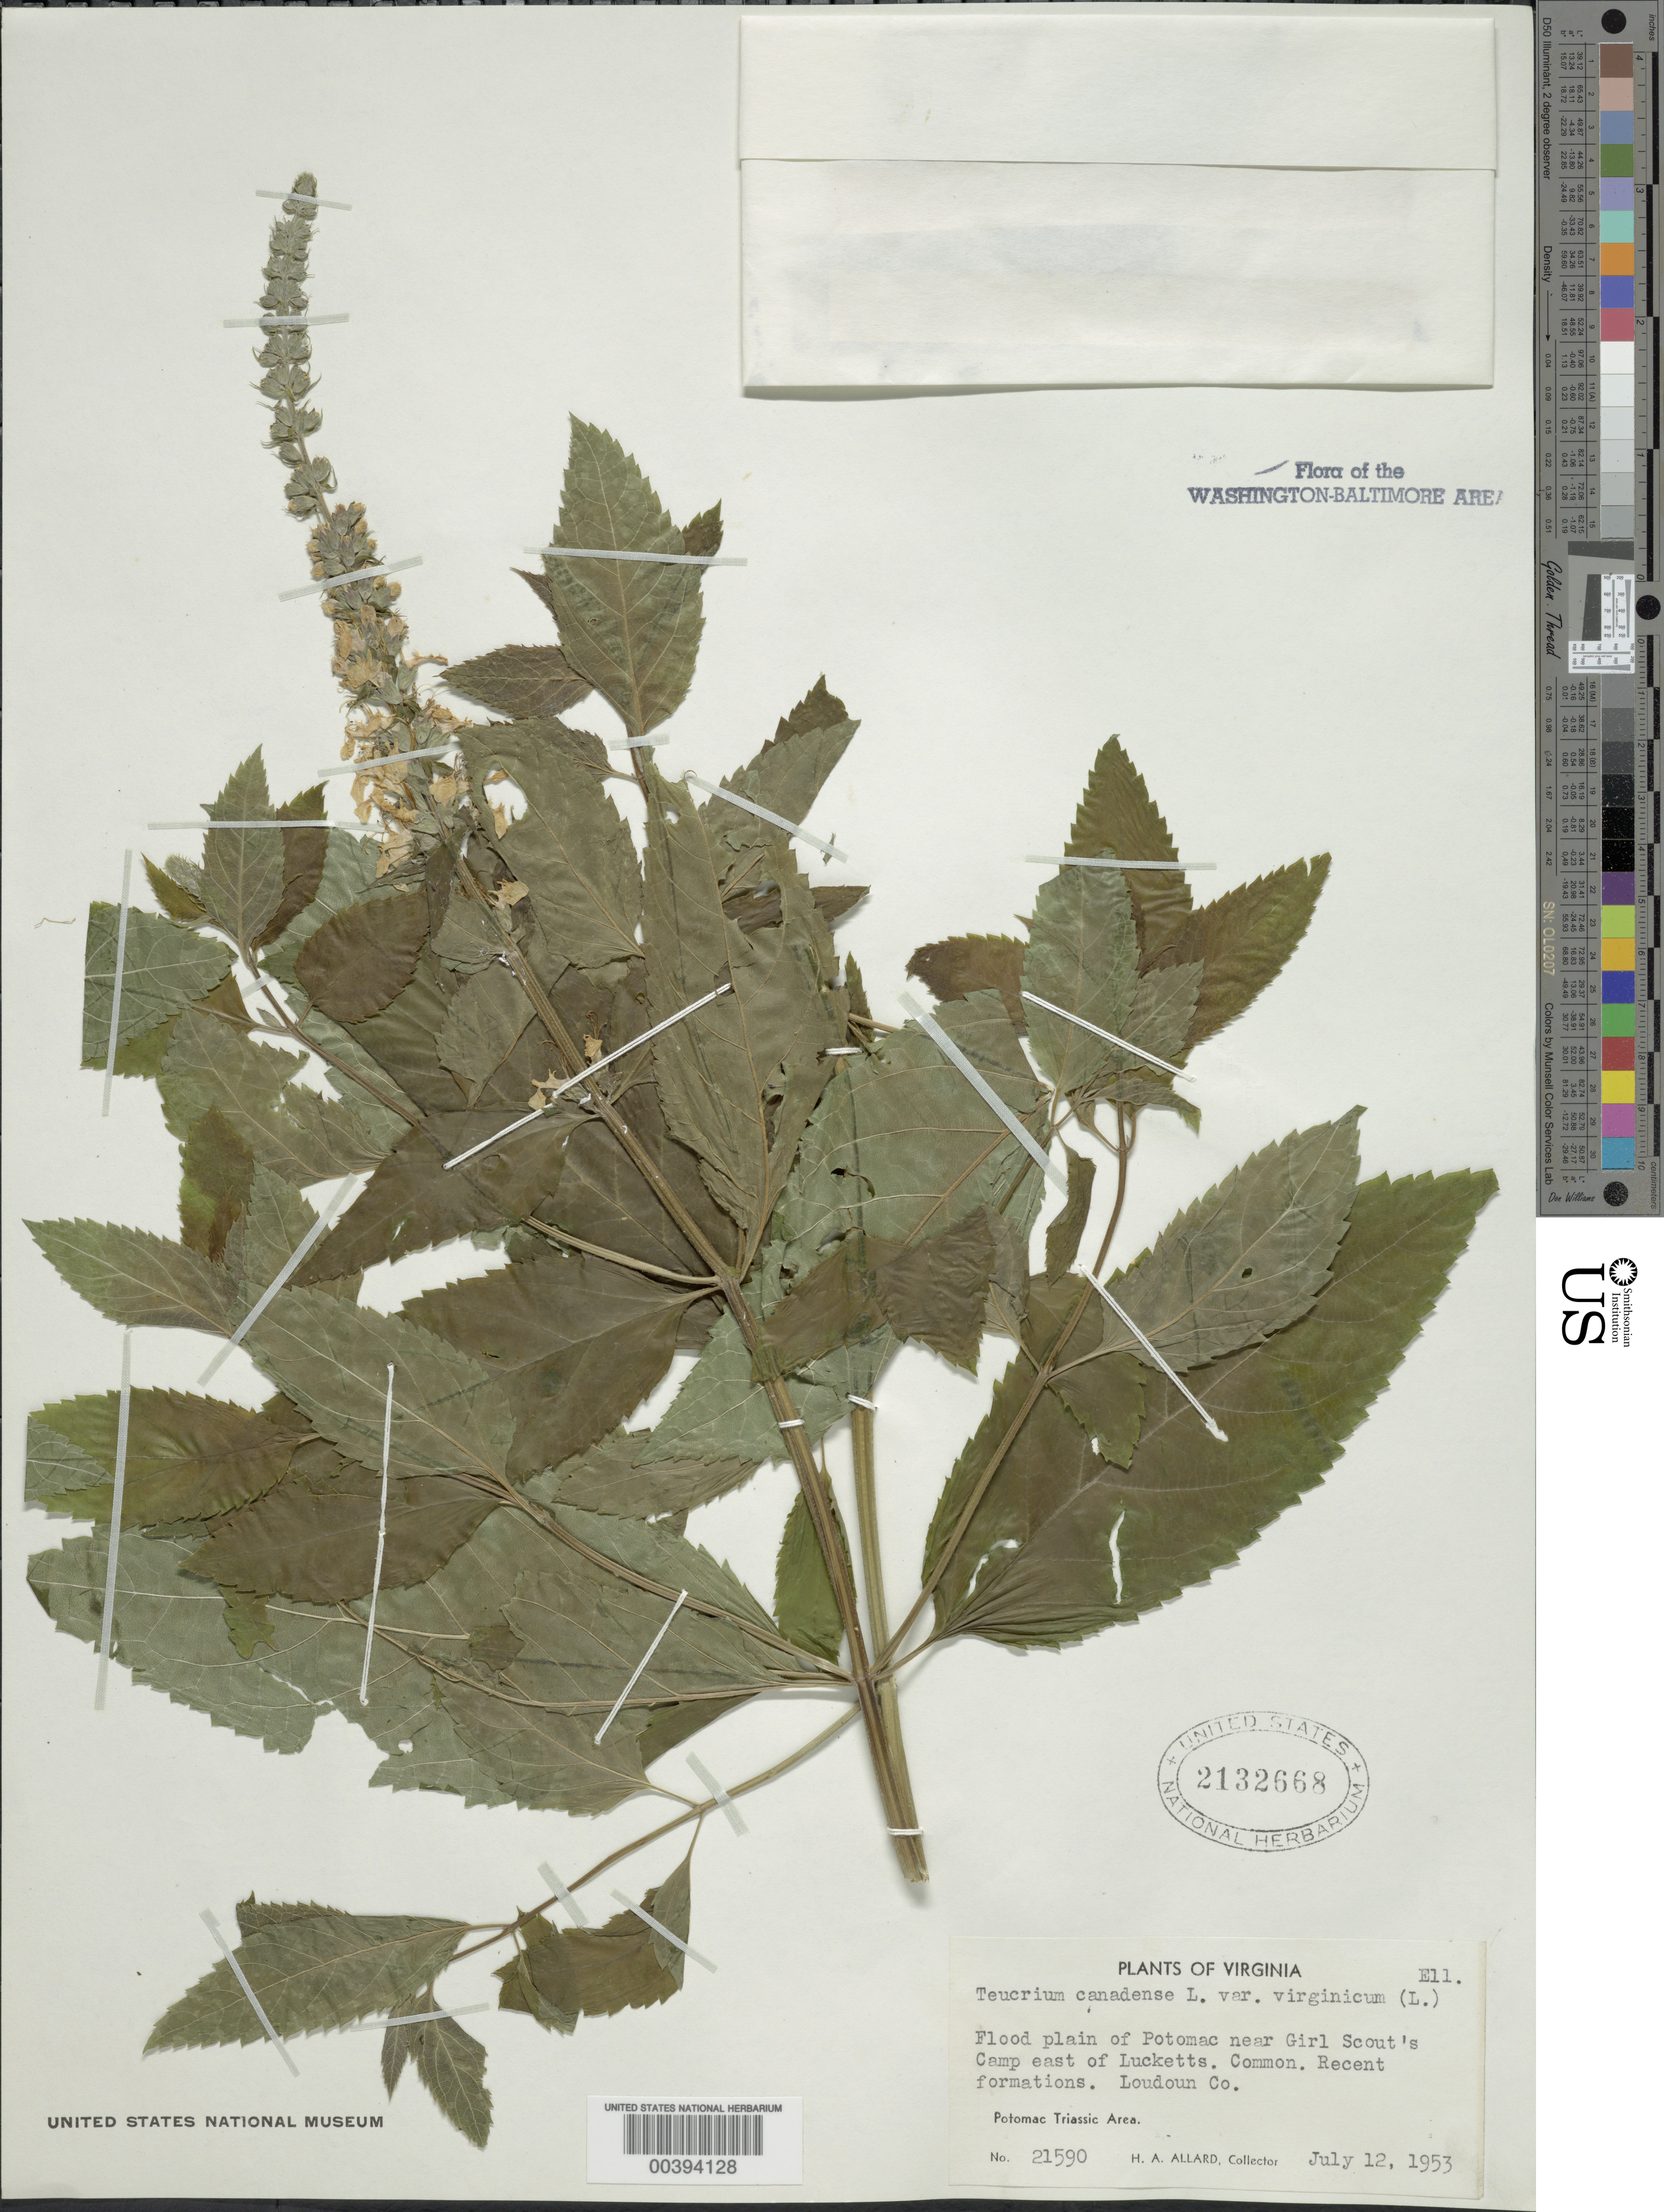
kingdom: Plantae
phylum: Tracheophyta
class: Magnoliopsida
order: Lamiales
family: Lamiaceae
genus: Teucrium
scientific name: Teucrium canadense var. virginicum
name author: L.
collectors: H. A. Allard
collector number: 21590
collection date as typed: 12 Jul 1953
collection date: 1953-07-12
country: United States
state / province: Virginia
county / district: Loudoun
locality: Potomac Banks near Girl Scout Camp east of Lucketts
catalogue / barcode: US 2132668